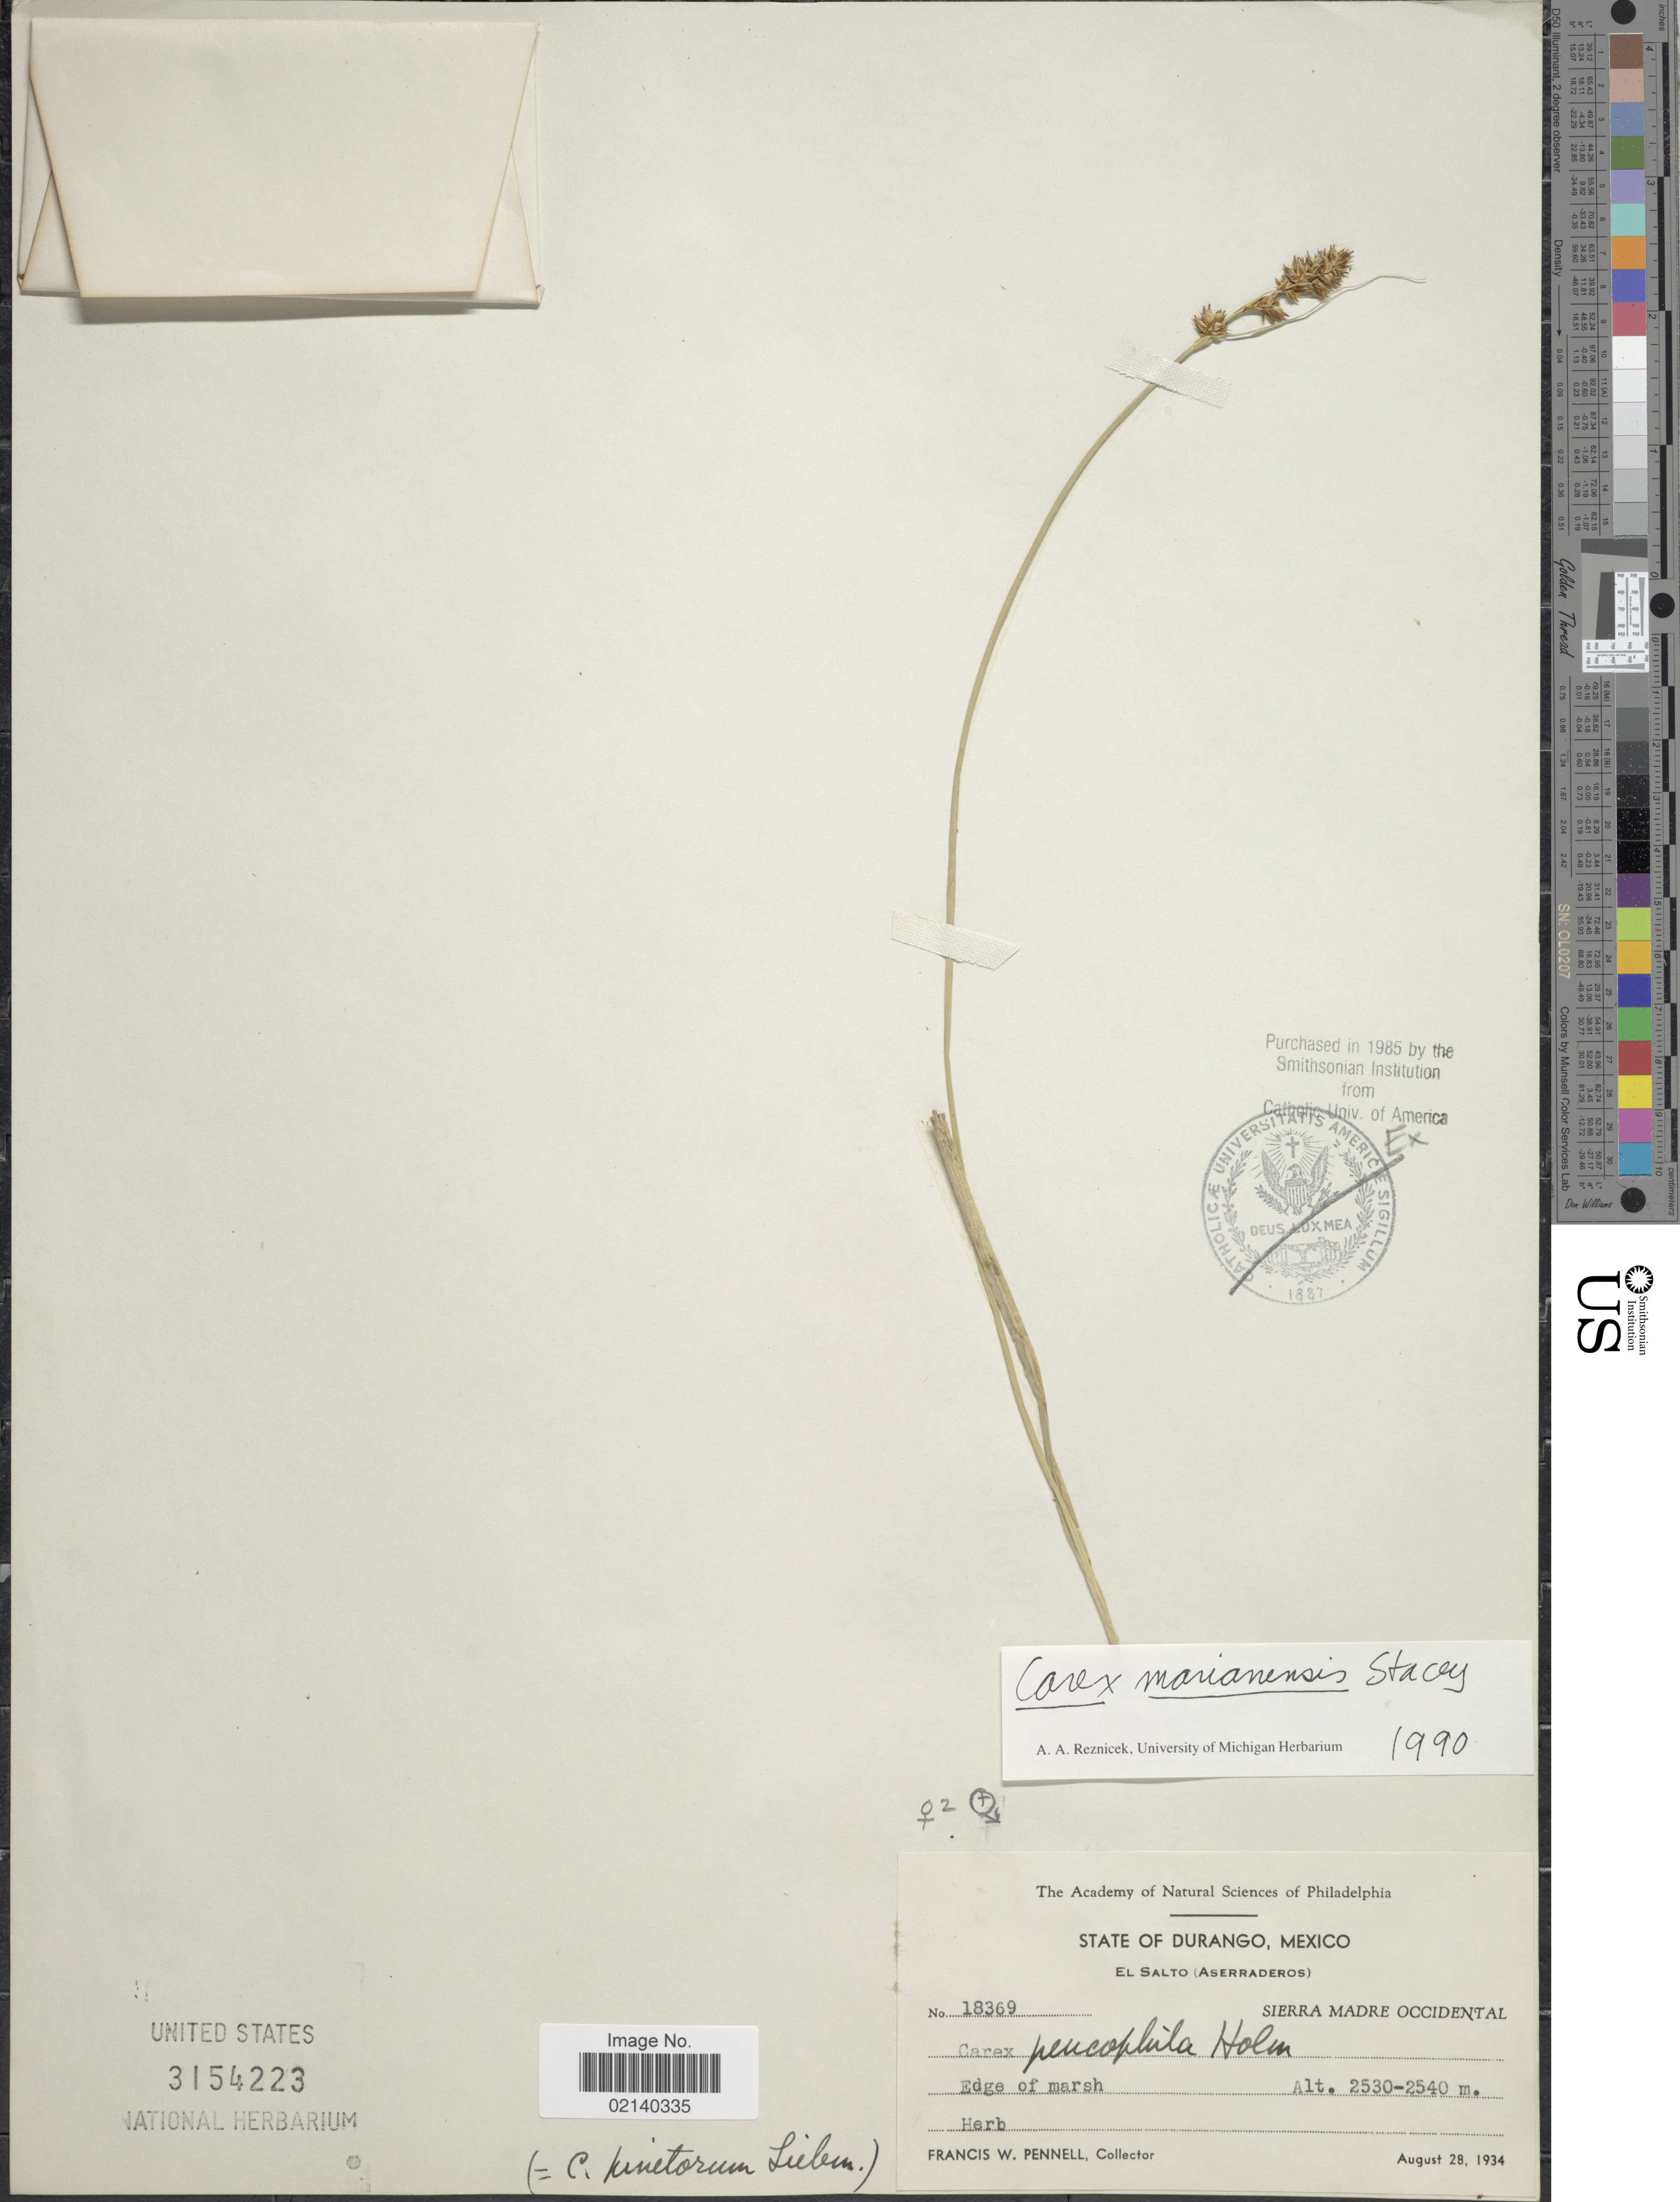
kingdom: Plantae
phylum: Tracheophyta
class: Liliopsida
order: Poales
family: Cyperaceae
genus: Carex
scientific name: Carex marianensis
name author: Stacey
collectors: F. W. Pennell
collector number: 18369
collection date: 1934-08-28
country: Mexico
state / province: Durango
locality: El Salto (Aserraderos). Sierra Madre Occidental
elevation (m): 2530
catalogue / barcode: US 3154223